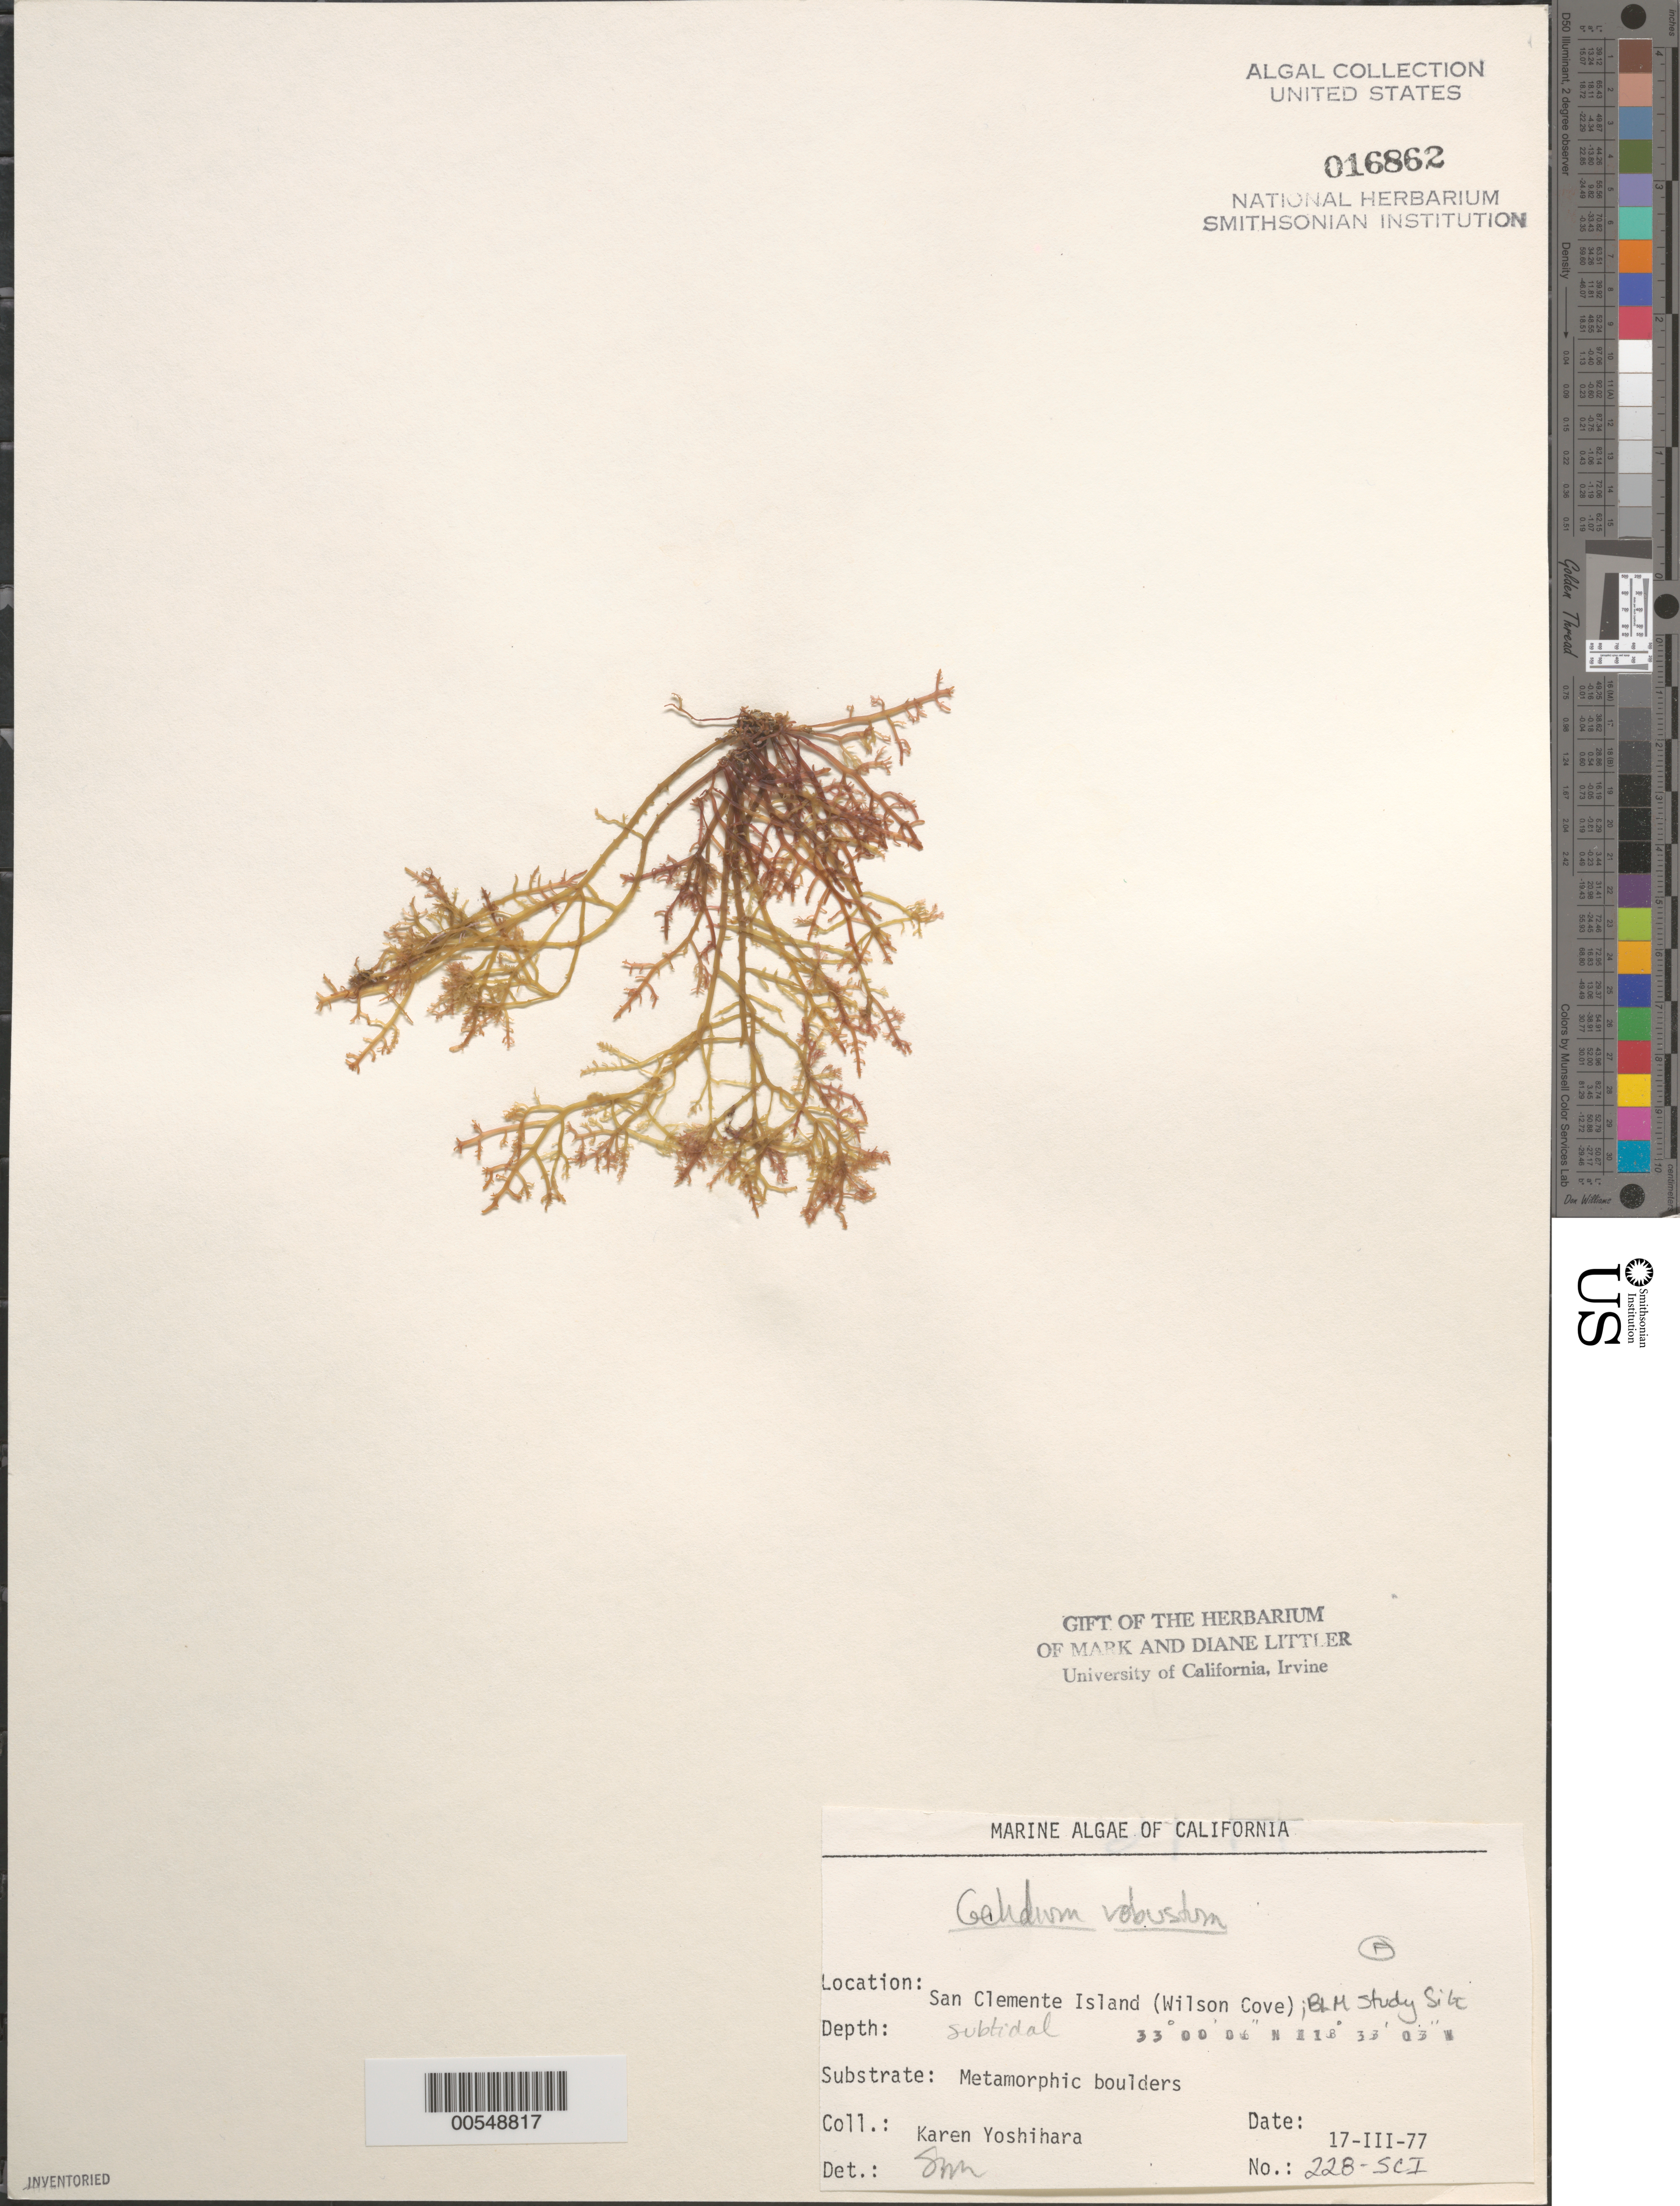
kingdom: Plantae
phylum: Rhodophyta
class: Florideophyceae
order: Gelidiales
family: Gelidiaceae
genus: Gelidium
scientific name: Gelidium robustum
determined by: Murray, S. N.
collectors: K. Yoshihara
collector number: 228-SCI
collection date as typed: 17 Mar 1977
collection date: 1977-03-17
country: United States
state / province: California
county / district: Los Angeles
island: San Clemente Island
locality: Wilson Cove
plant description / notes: BLM-SOCALBIGHT Rocky Intertidal Survey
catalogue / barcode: US 16862